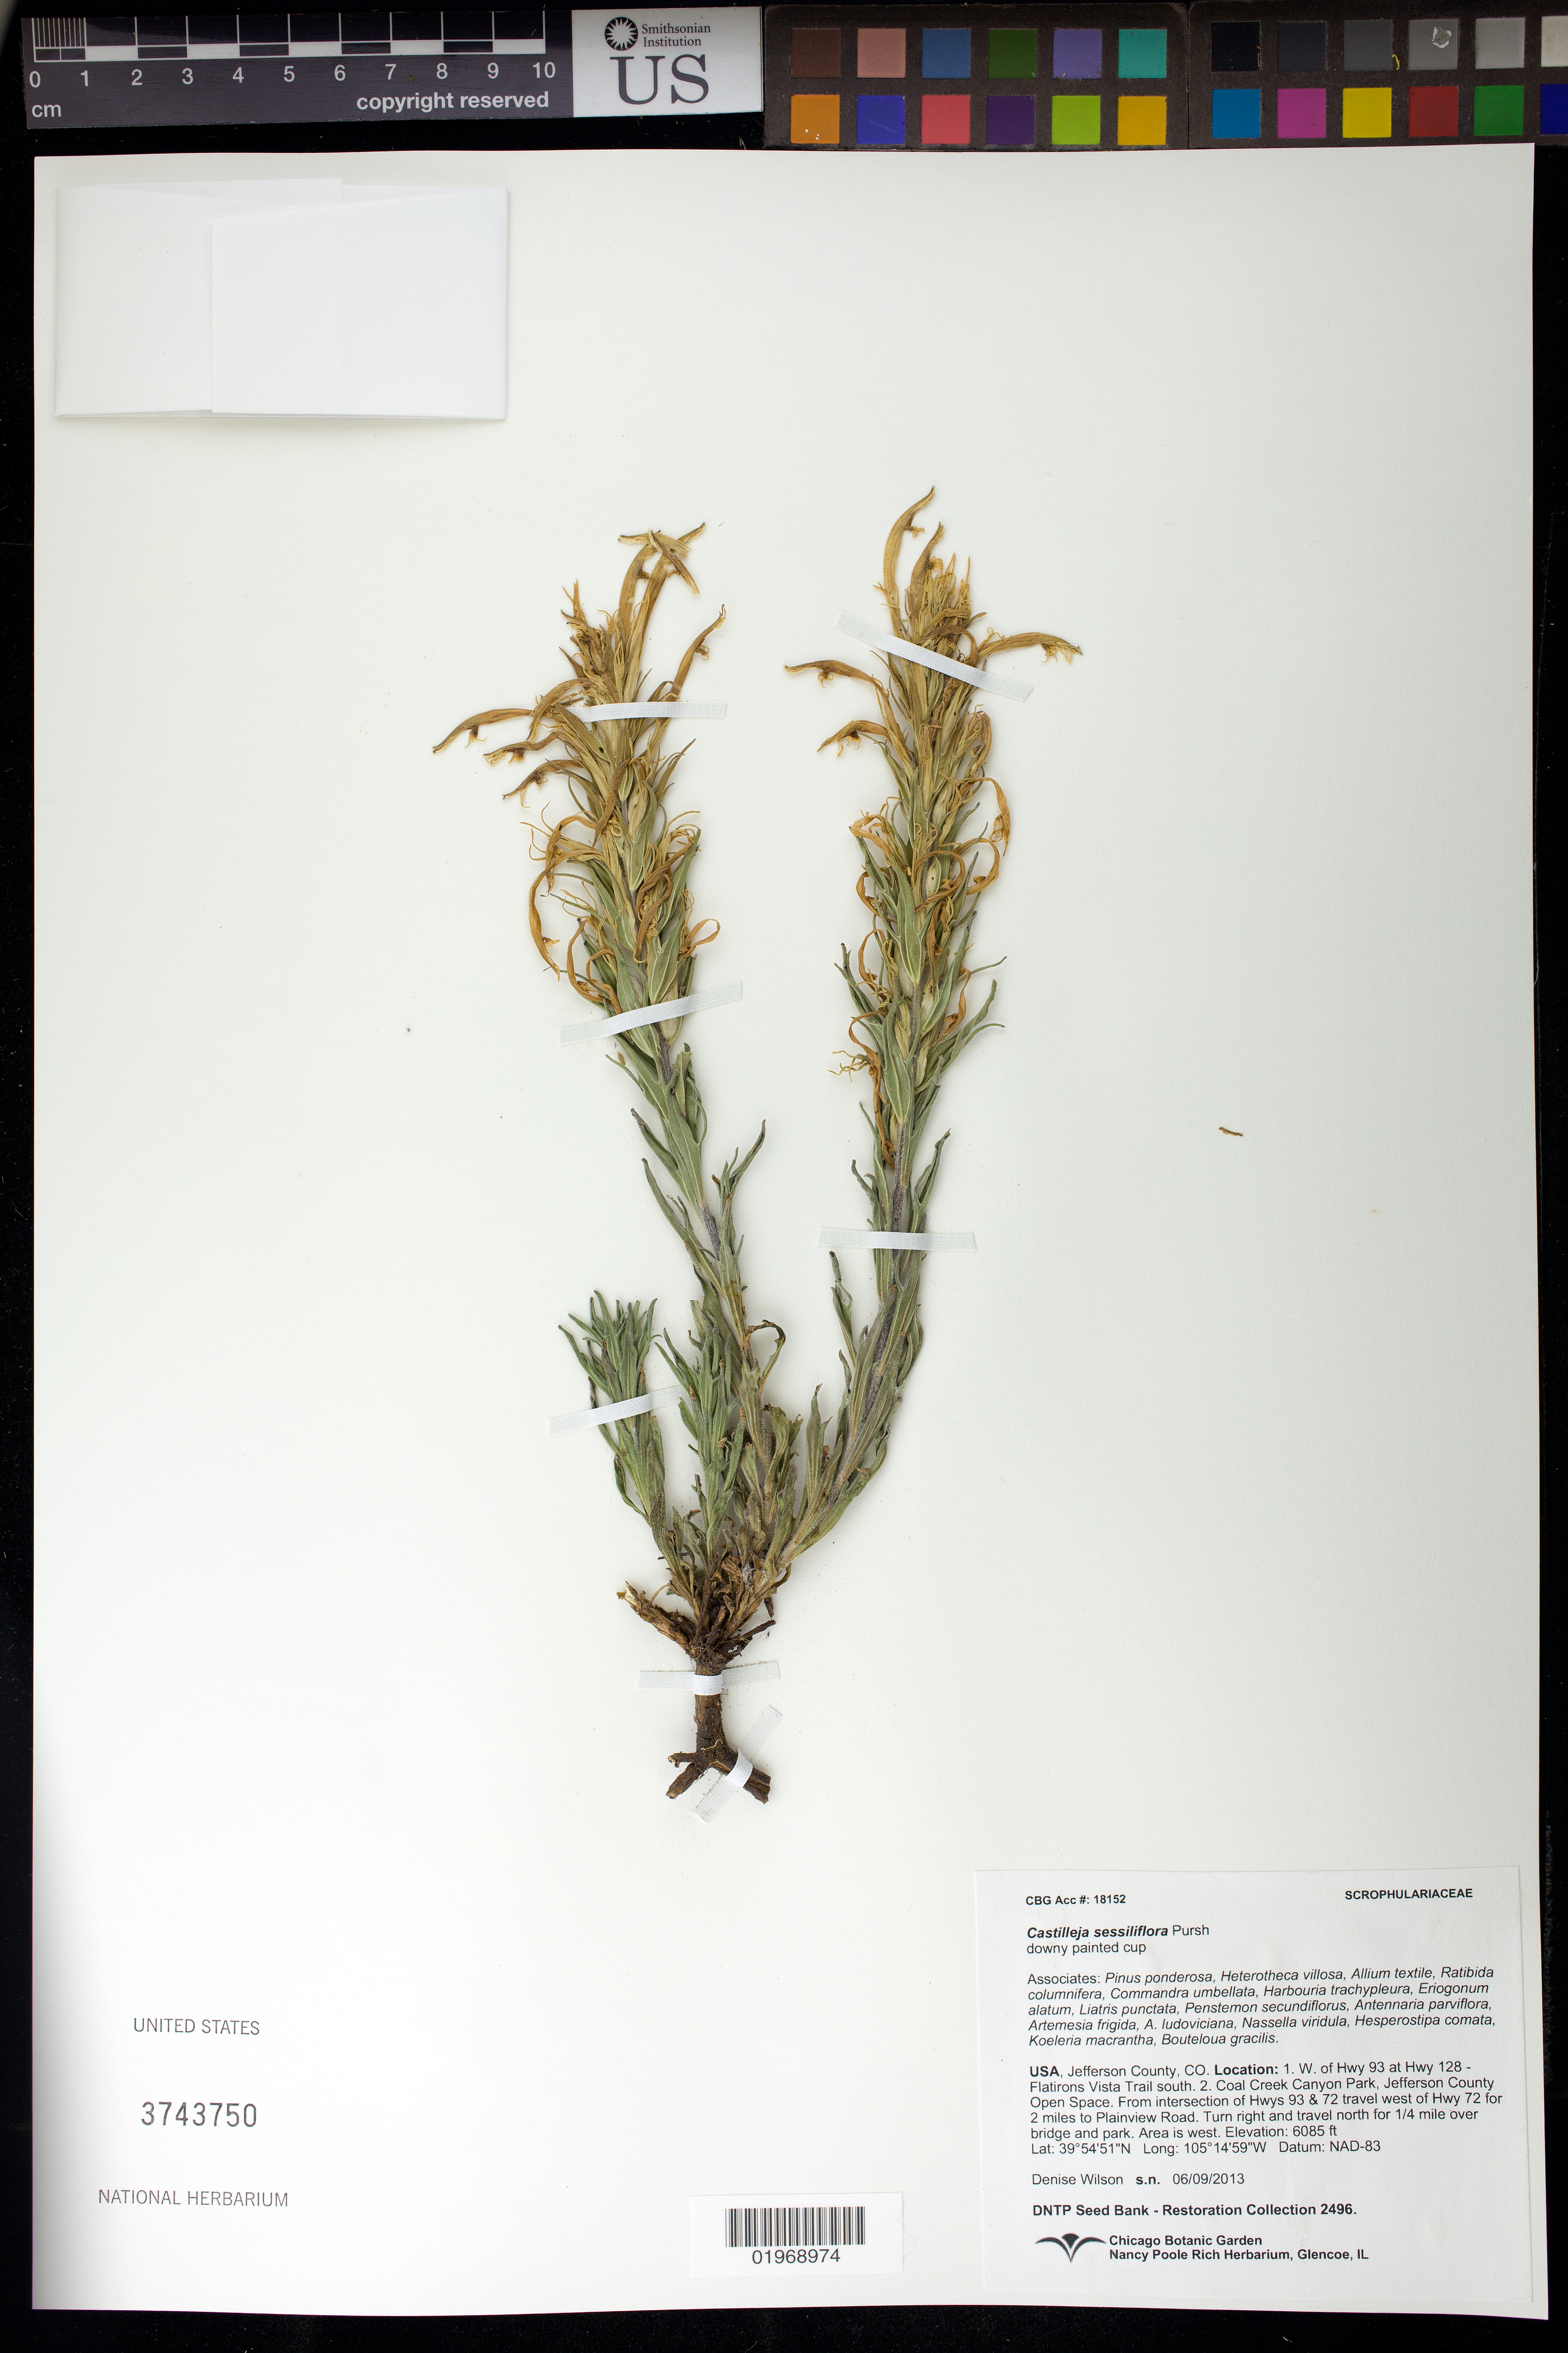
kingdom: Plantae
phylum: Tracheophyta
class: Magnoliopsida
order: Lamiales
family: Orobanchaceae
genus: Castilleja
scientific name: Castilleja sessiliflora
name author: Pursh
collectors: D. Wilson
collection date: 2013-06-09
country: United States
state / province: Colorado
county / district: Jefferson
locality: Flatirons Vista Trail south. Coal Creek Canyon Park.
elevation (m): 1855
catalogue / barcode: US 3743750